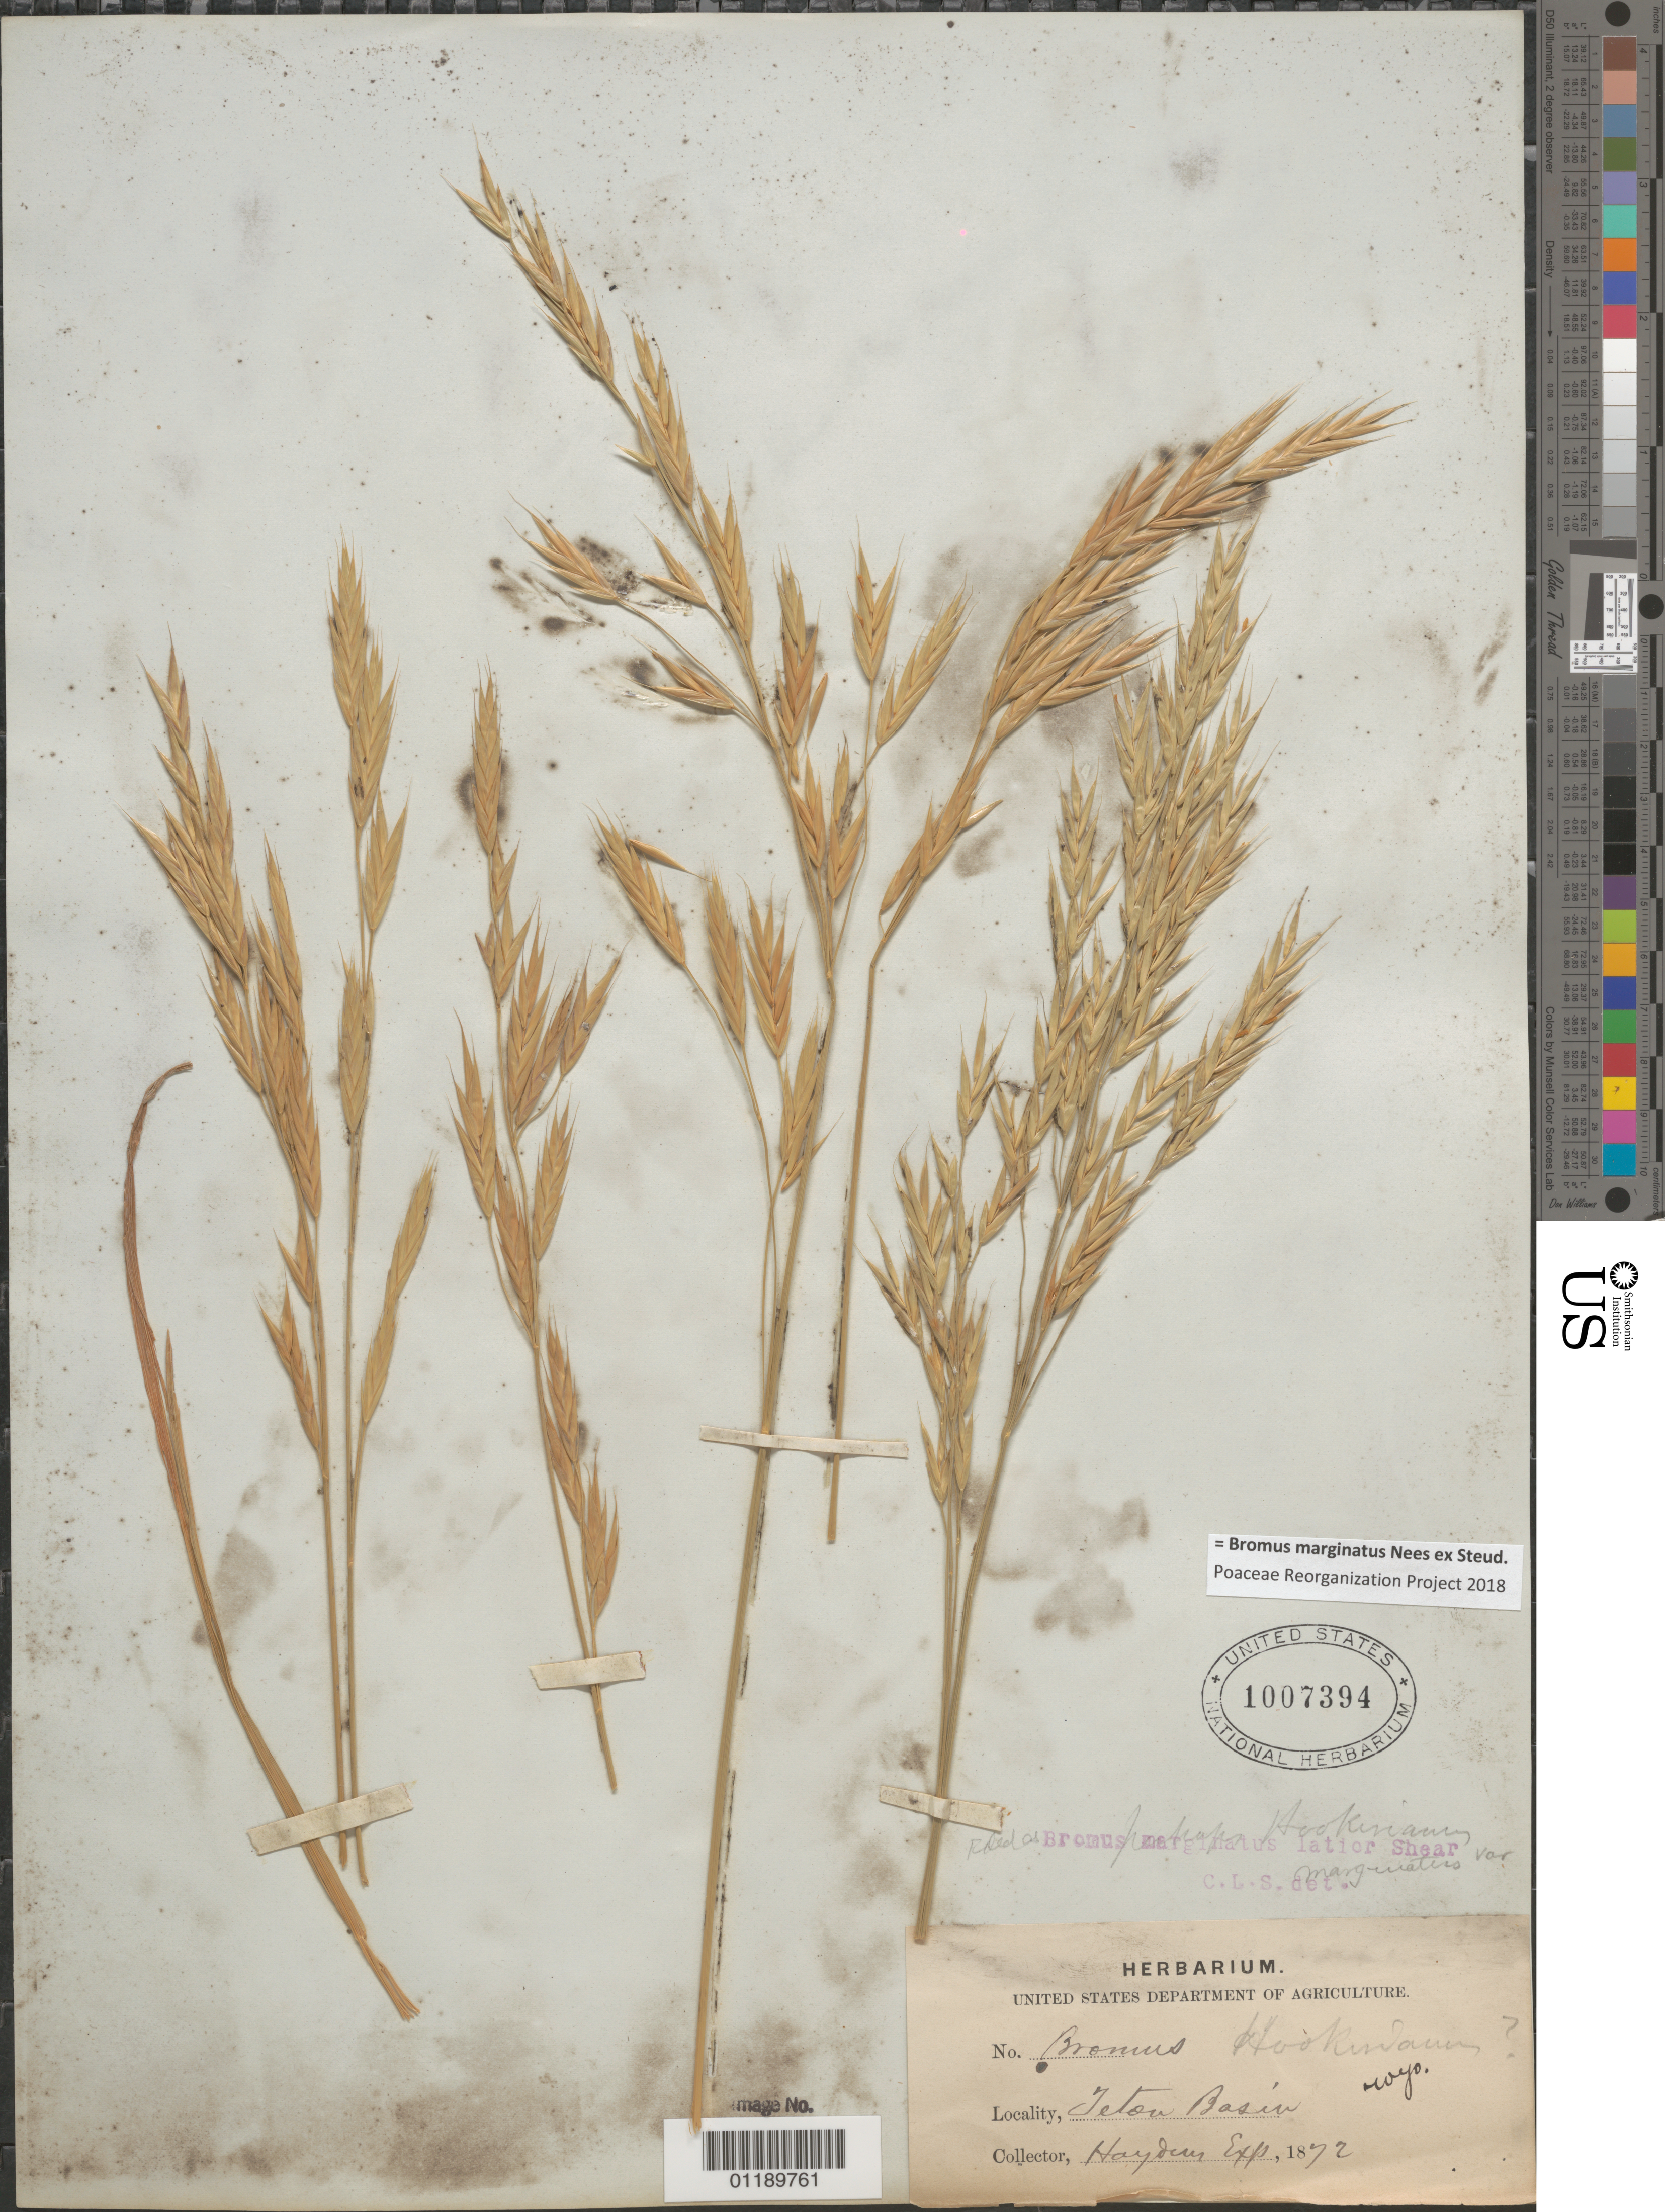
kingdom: Plantae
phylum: Tracheophyta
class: Liliopsida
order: Poales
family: Poaceae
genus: Bromus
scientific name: Bromus marginatus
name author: Nees ex Steud.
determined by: Poaceae Reorganization Project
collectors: Hayden Exped.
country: United States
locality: Teton Basin.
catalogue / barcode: US 1007394